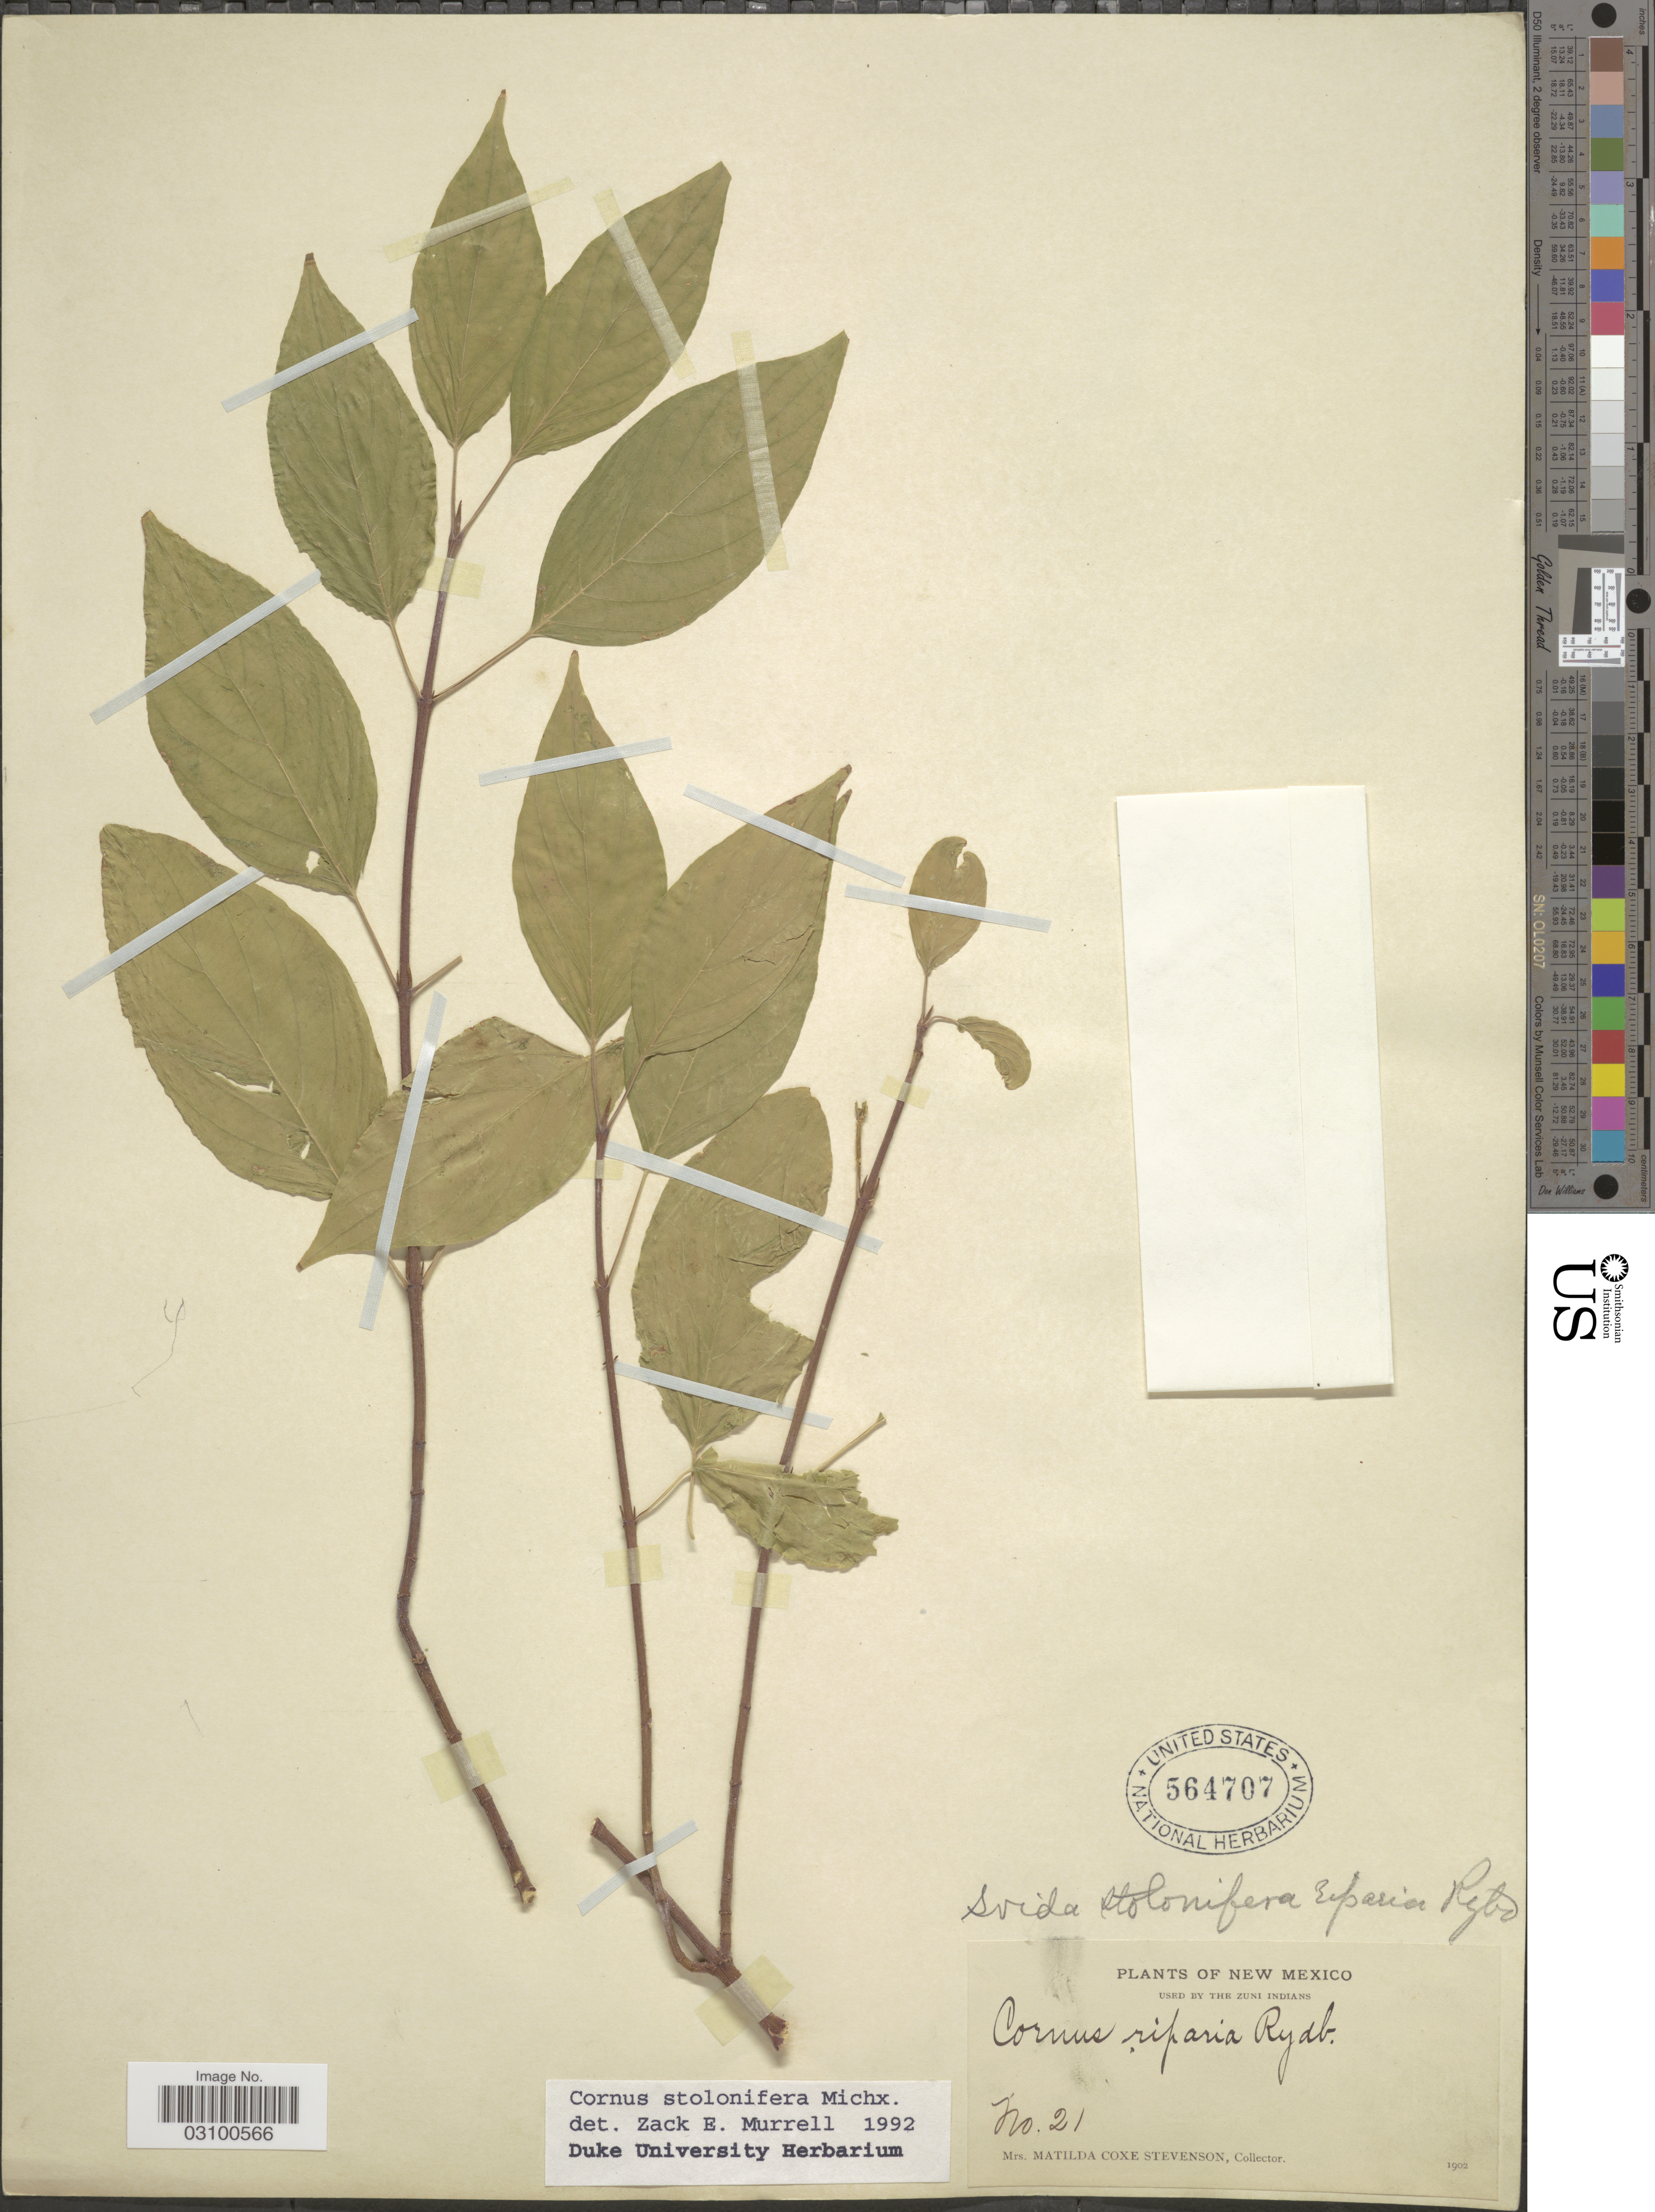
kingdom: Plantae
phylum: Tracheophyta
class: Magnoliopsida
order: Cornales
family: Cornaceae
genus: Cornus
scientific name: Cornus sericea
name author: L.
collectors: M. Stevenson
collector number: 21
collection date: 1902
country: United States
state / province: New Mexico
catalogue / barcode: US 564707